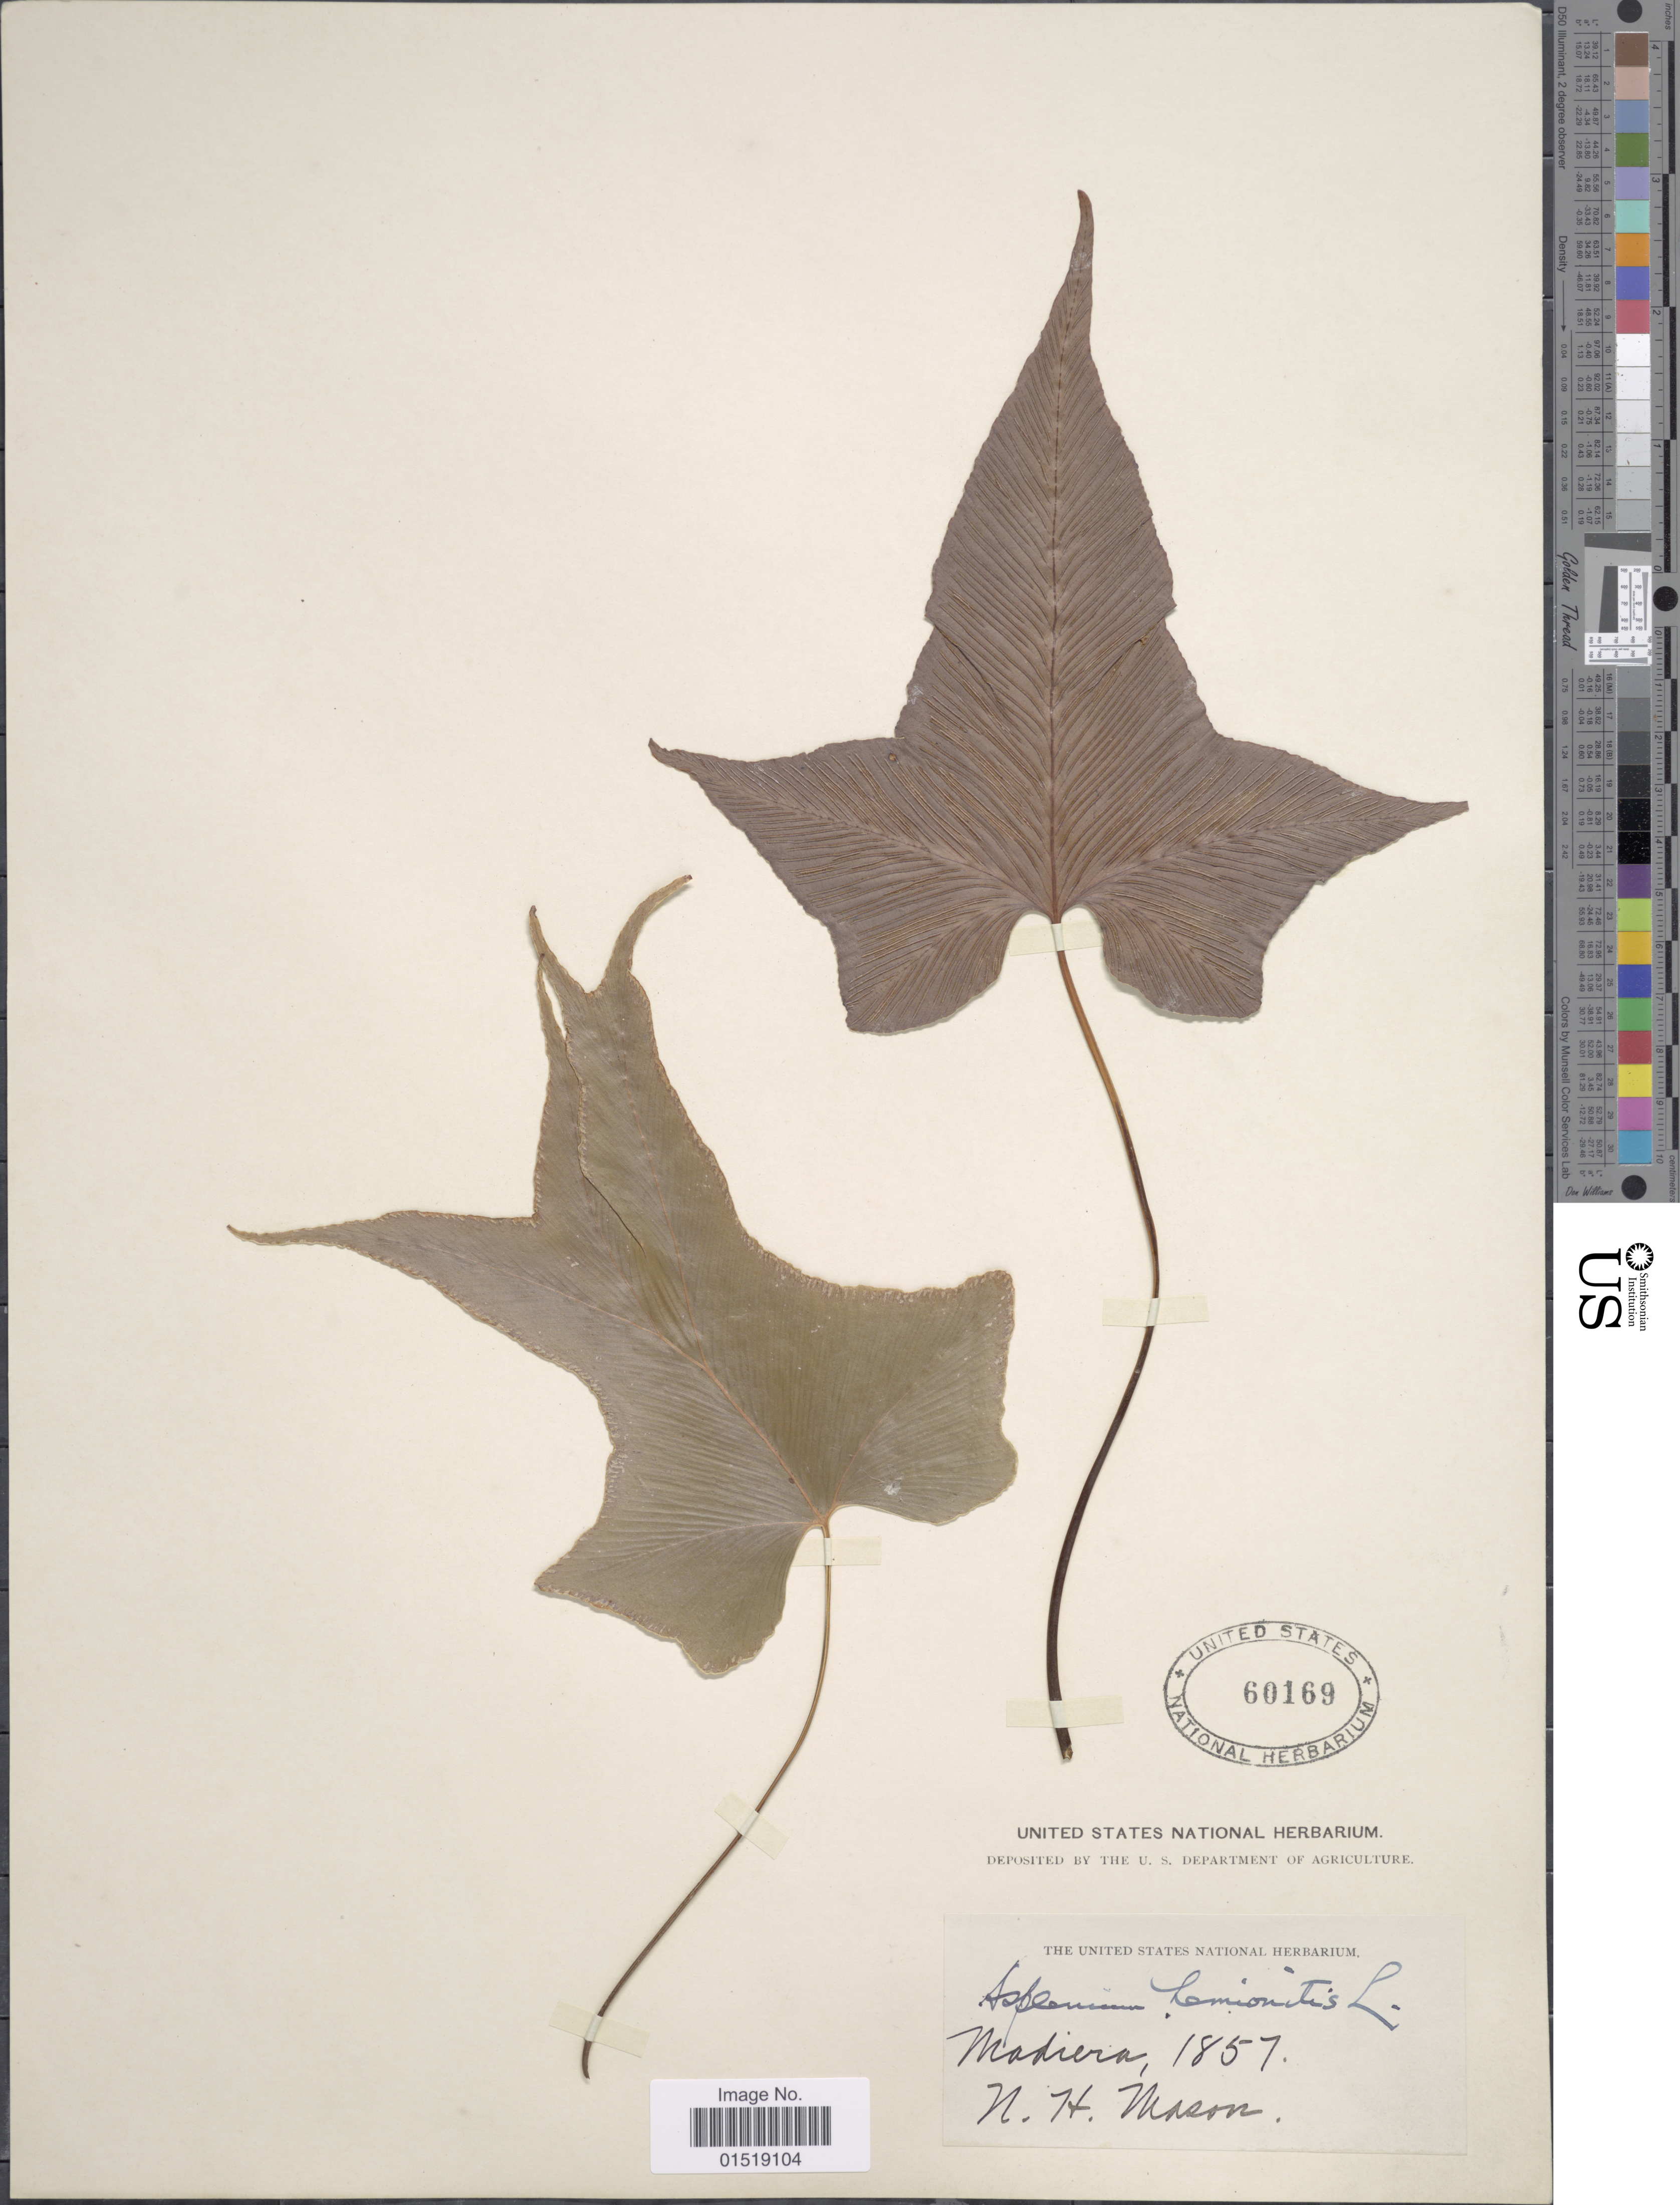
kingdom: Plantae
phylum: Tracheophyta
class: Polypodiopsida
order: Polypodiales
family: Aspleniaceae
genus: Asplenium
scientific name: Asplenium hemionitis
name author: L.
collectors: N. Mason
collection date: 1857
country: Portugal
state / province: Madeira (Aut. Reg.)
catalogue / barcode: US 60169